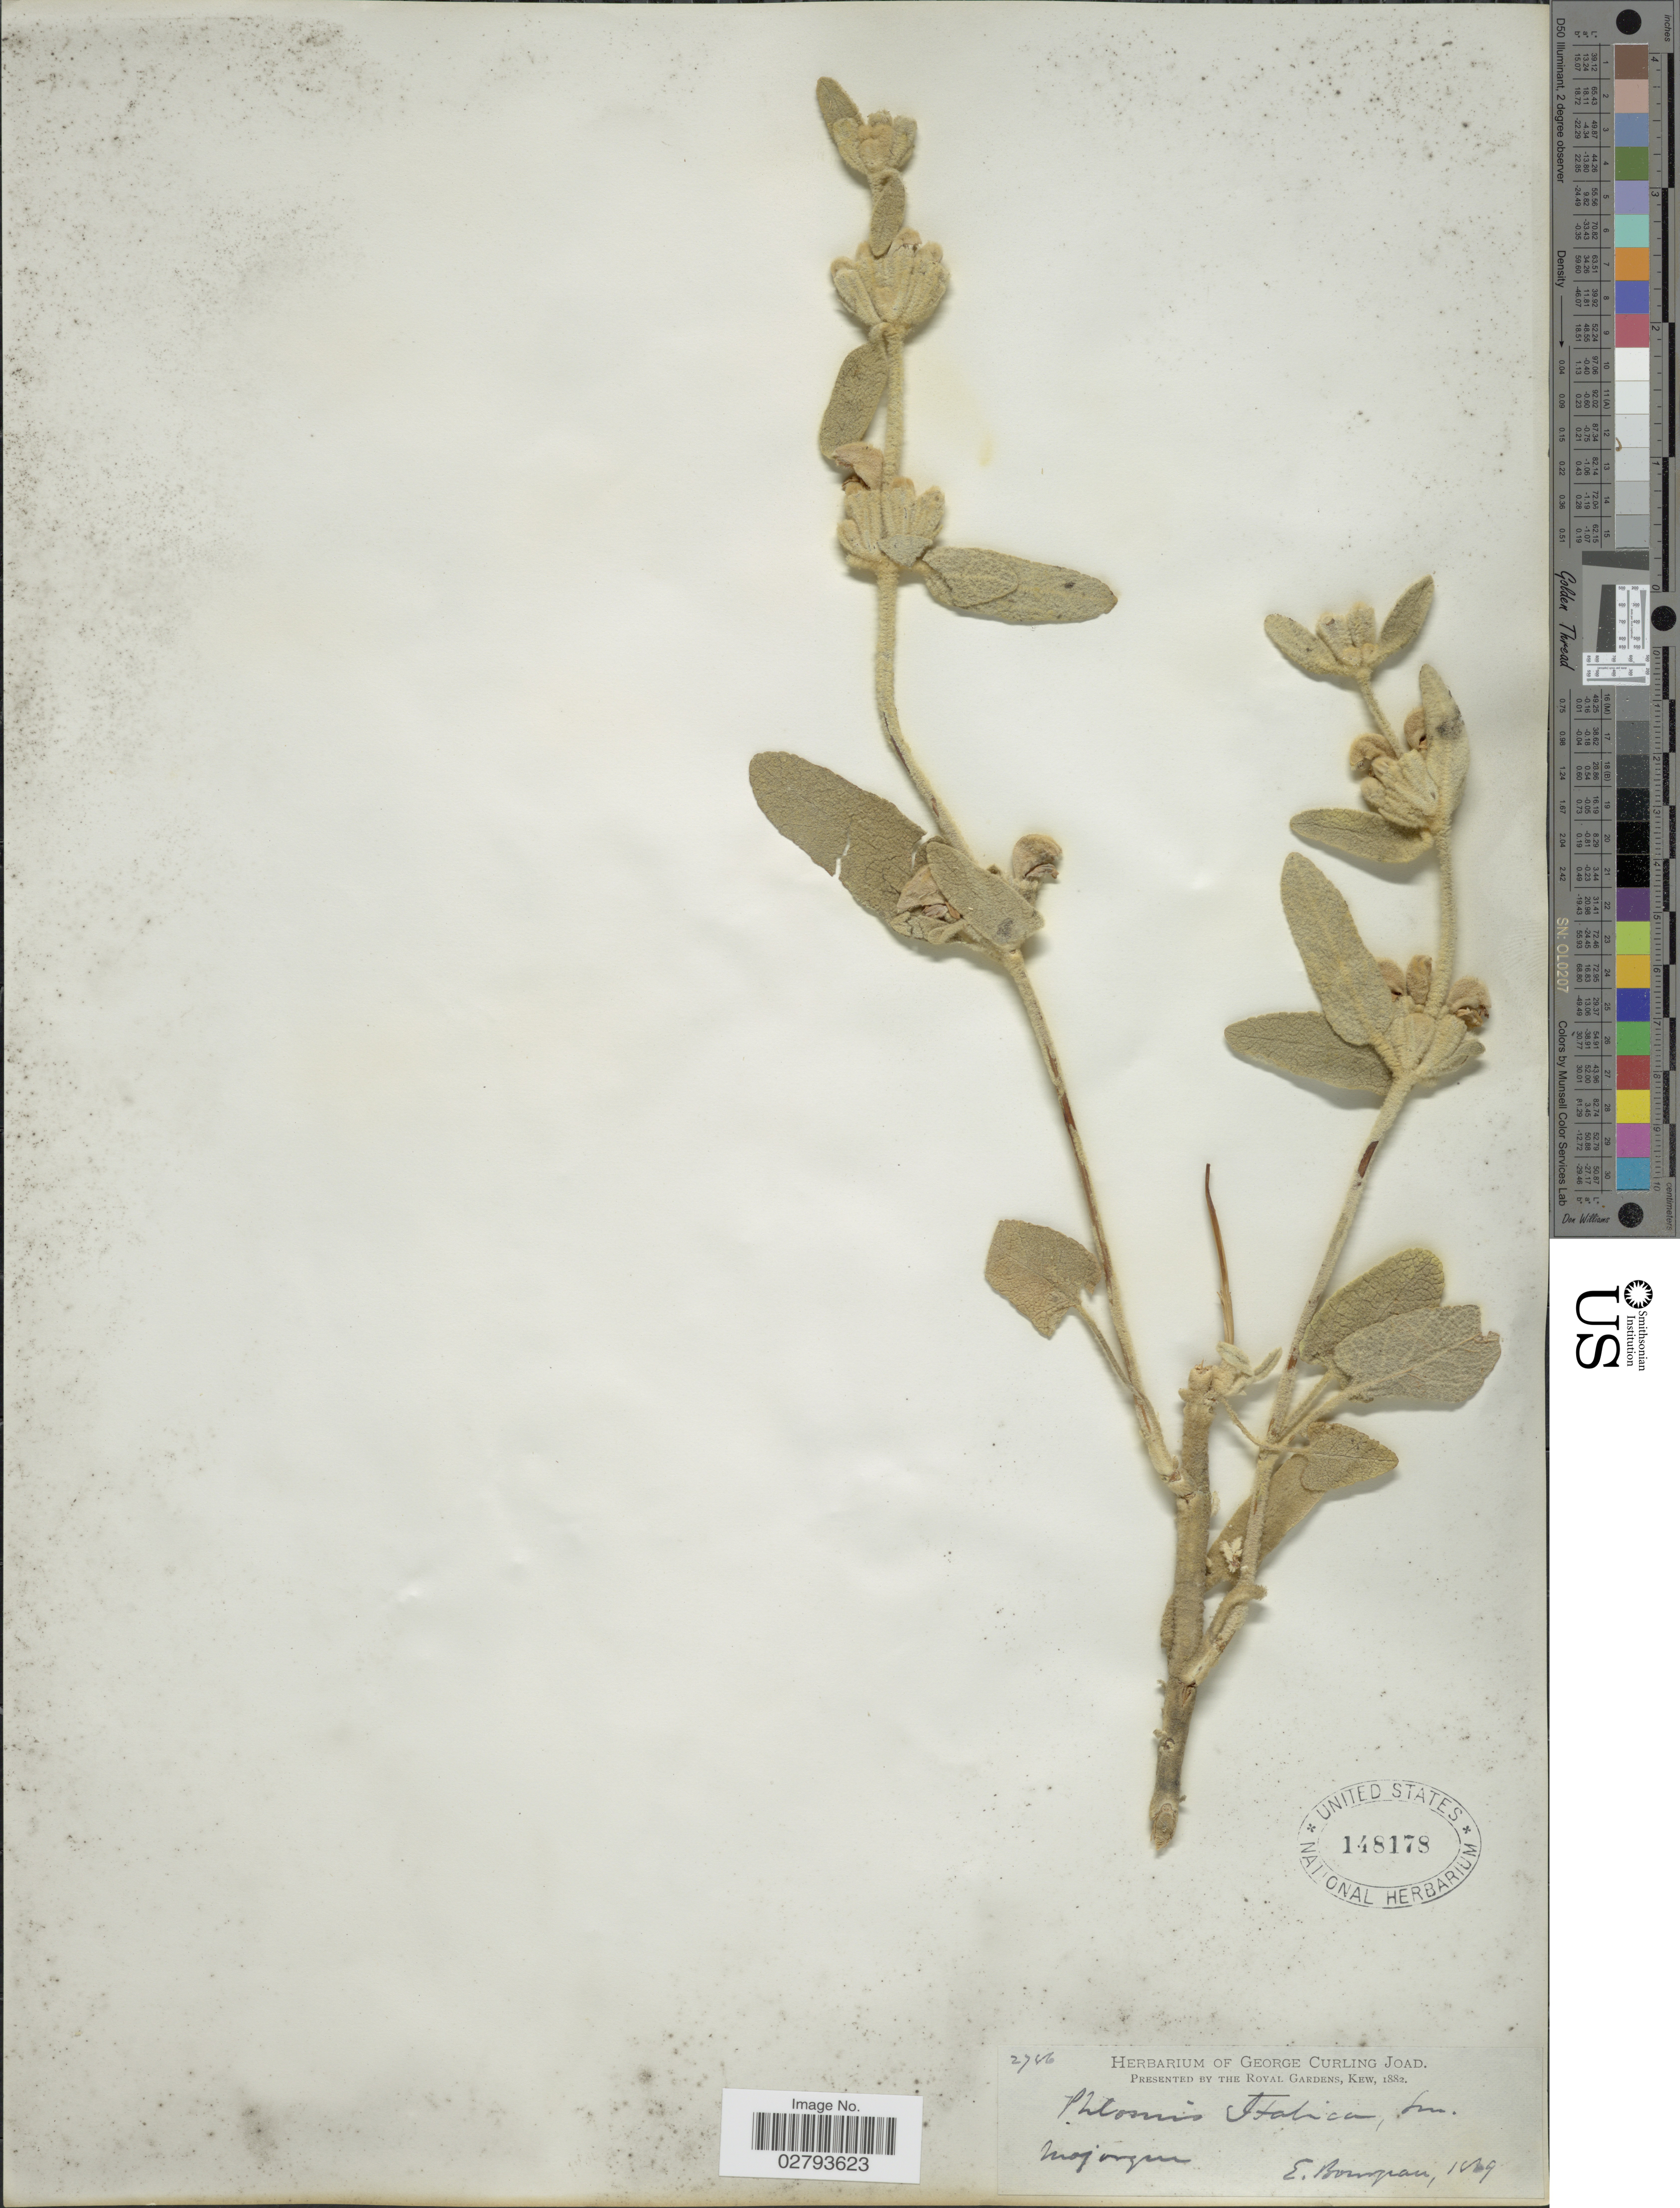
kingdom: Plantae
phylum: Tracheophyta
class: Magnoliopsida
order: Lamiales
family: Lamiaceae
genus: Phlomis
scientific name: Phlomis italica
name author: L.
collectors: E. Bourgeau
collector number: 2756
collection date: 1869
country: Spain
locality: Mojorque.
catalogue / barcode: US 148178